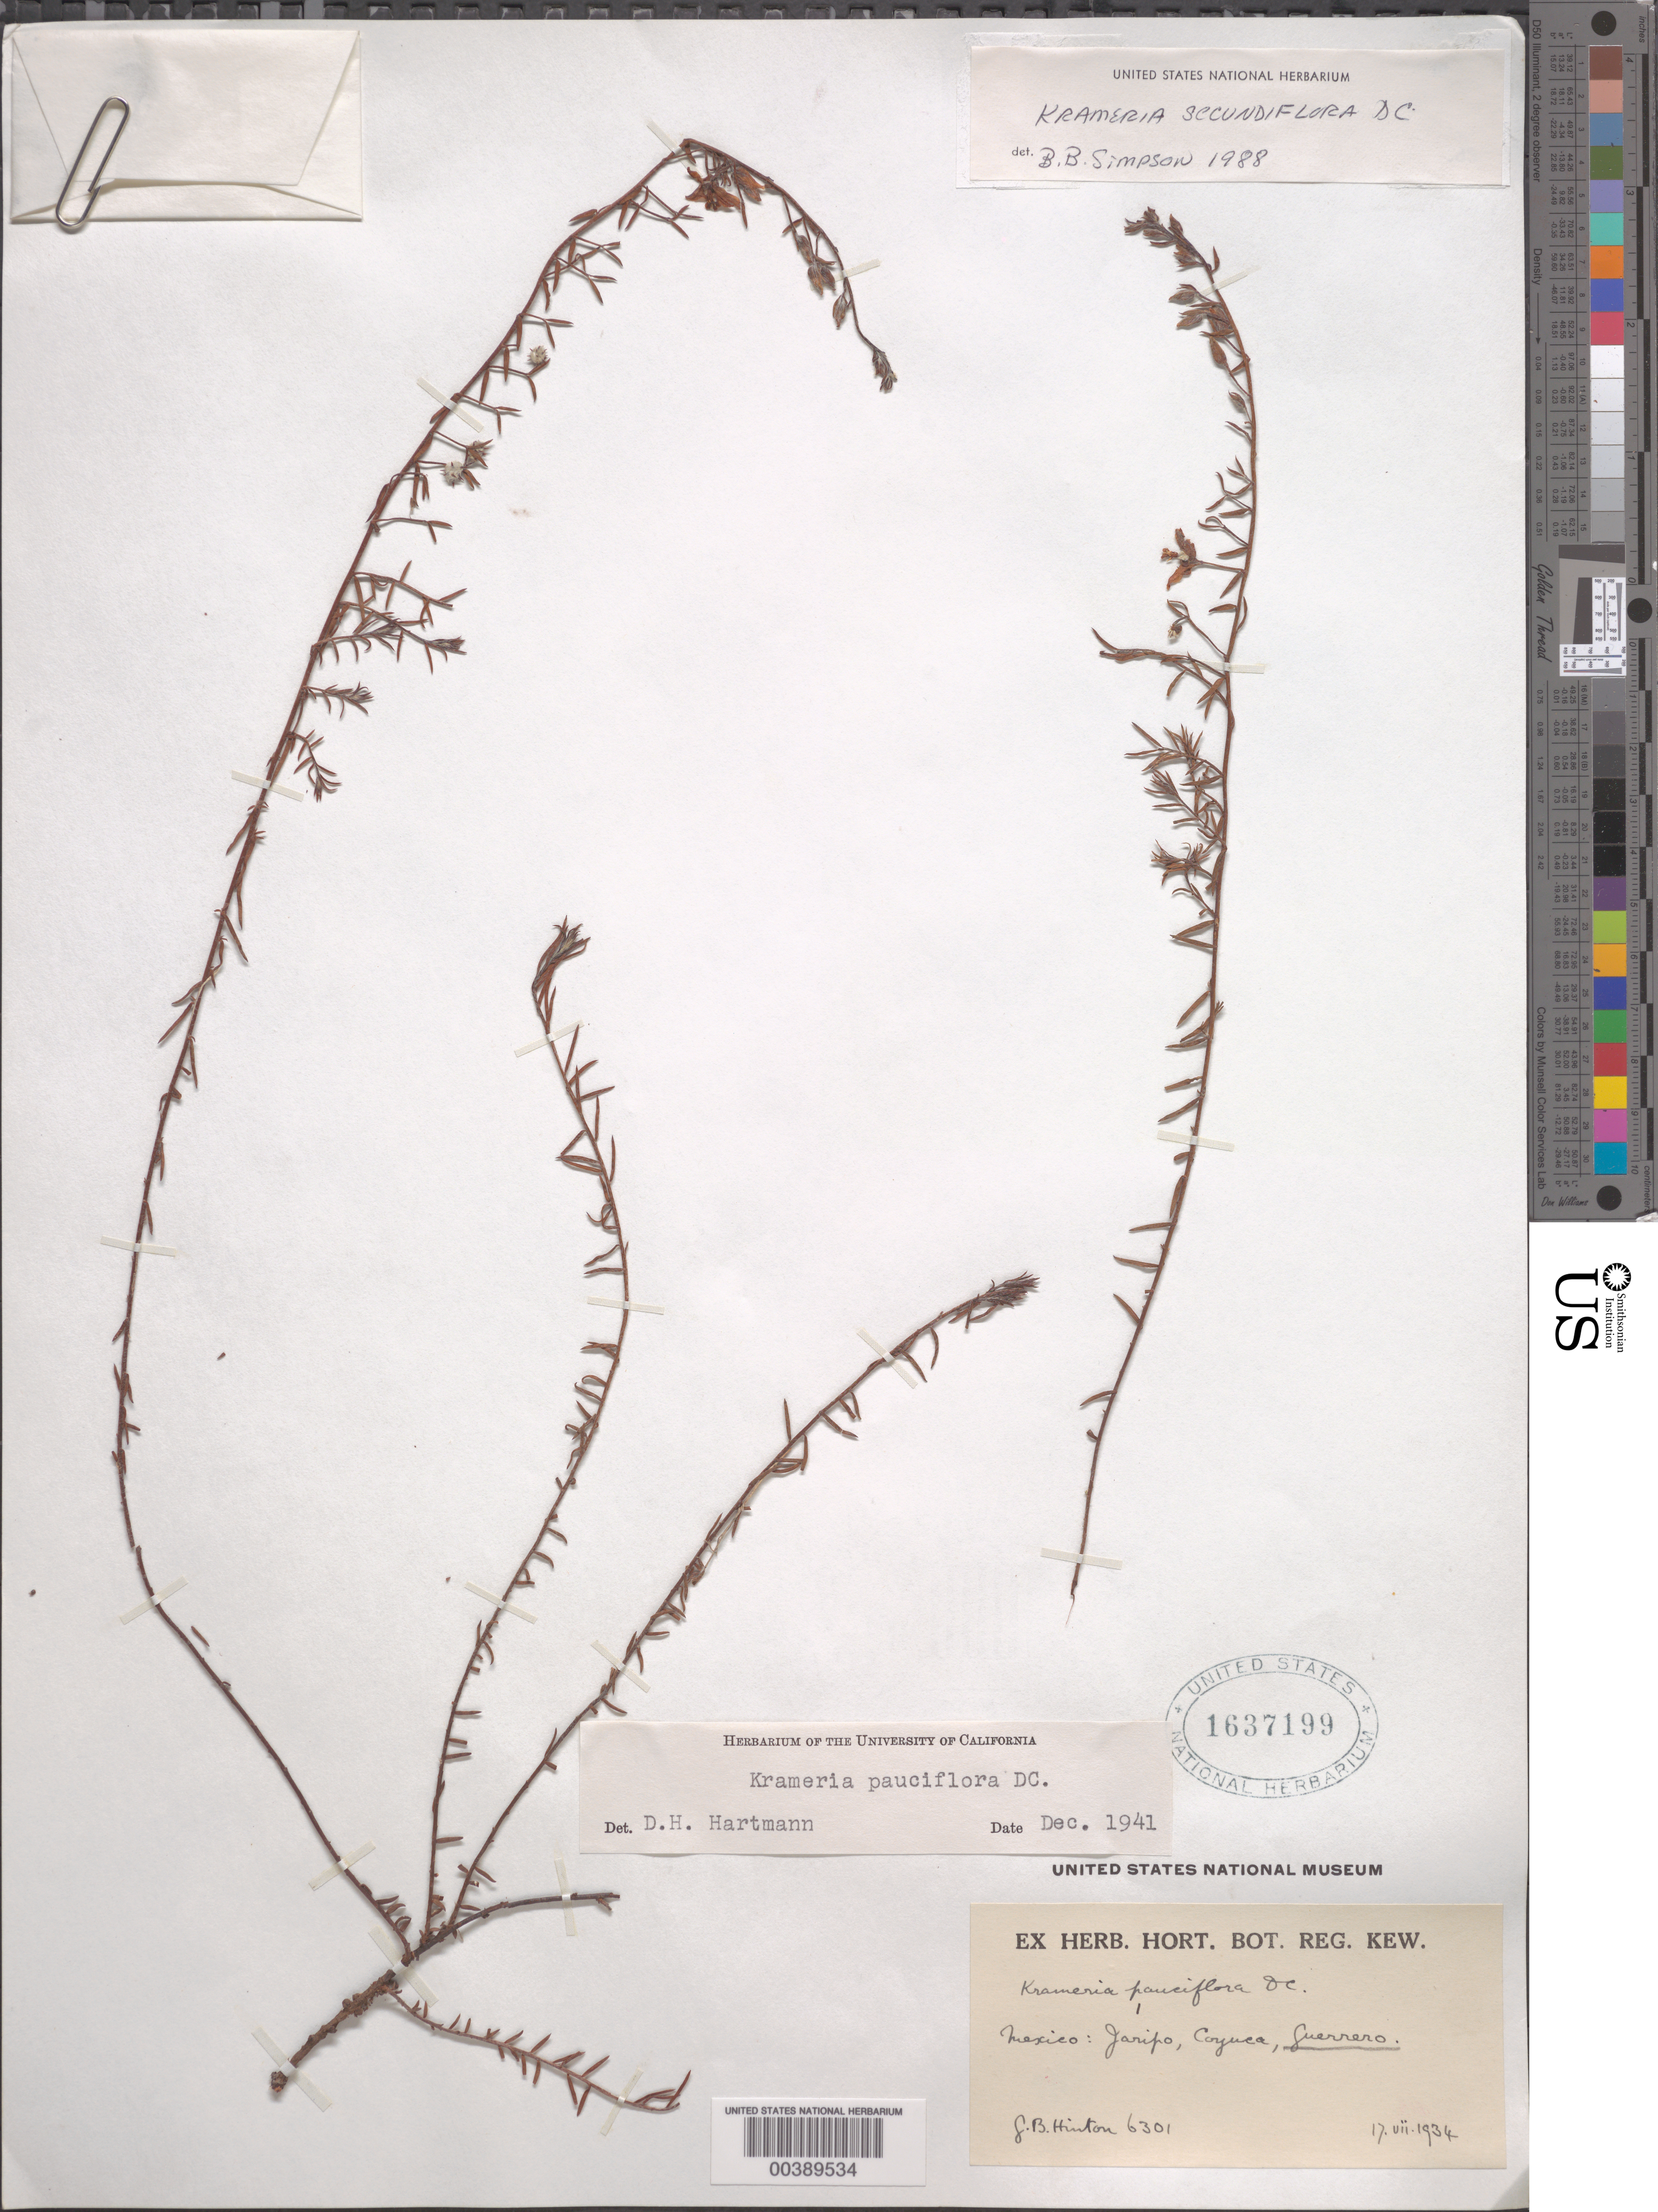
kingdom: Plantae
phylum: Tracheophyta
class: Magnoliopsida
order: Zygophyllales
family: Krameriaceae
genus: Krameria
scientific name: Krameria secundiflora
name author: DC.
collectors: G. B. Hinton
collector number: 6301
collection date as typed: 17 Jul 1934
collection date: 1934-07-17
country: Mexico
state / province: Guerrero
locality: Jaripo, Coyuca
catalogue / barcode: US 1637199